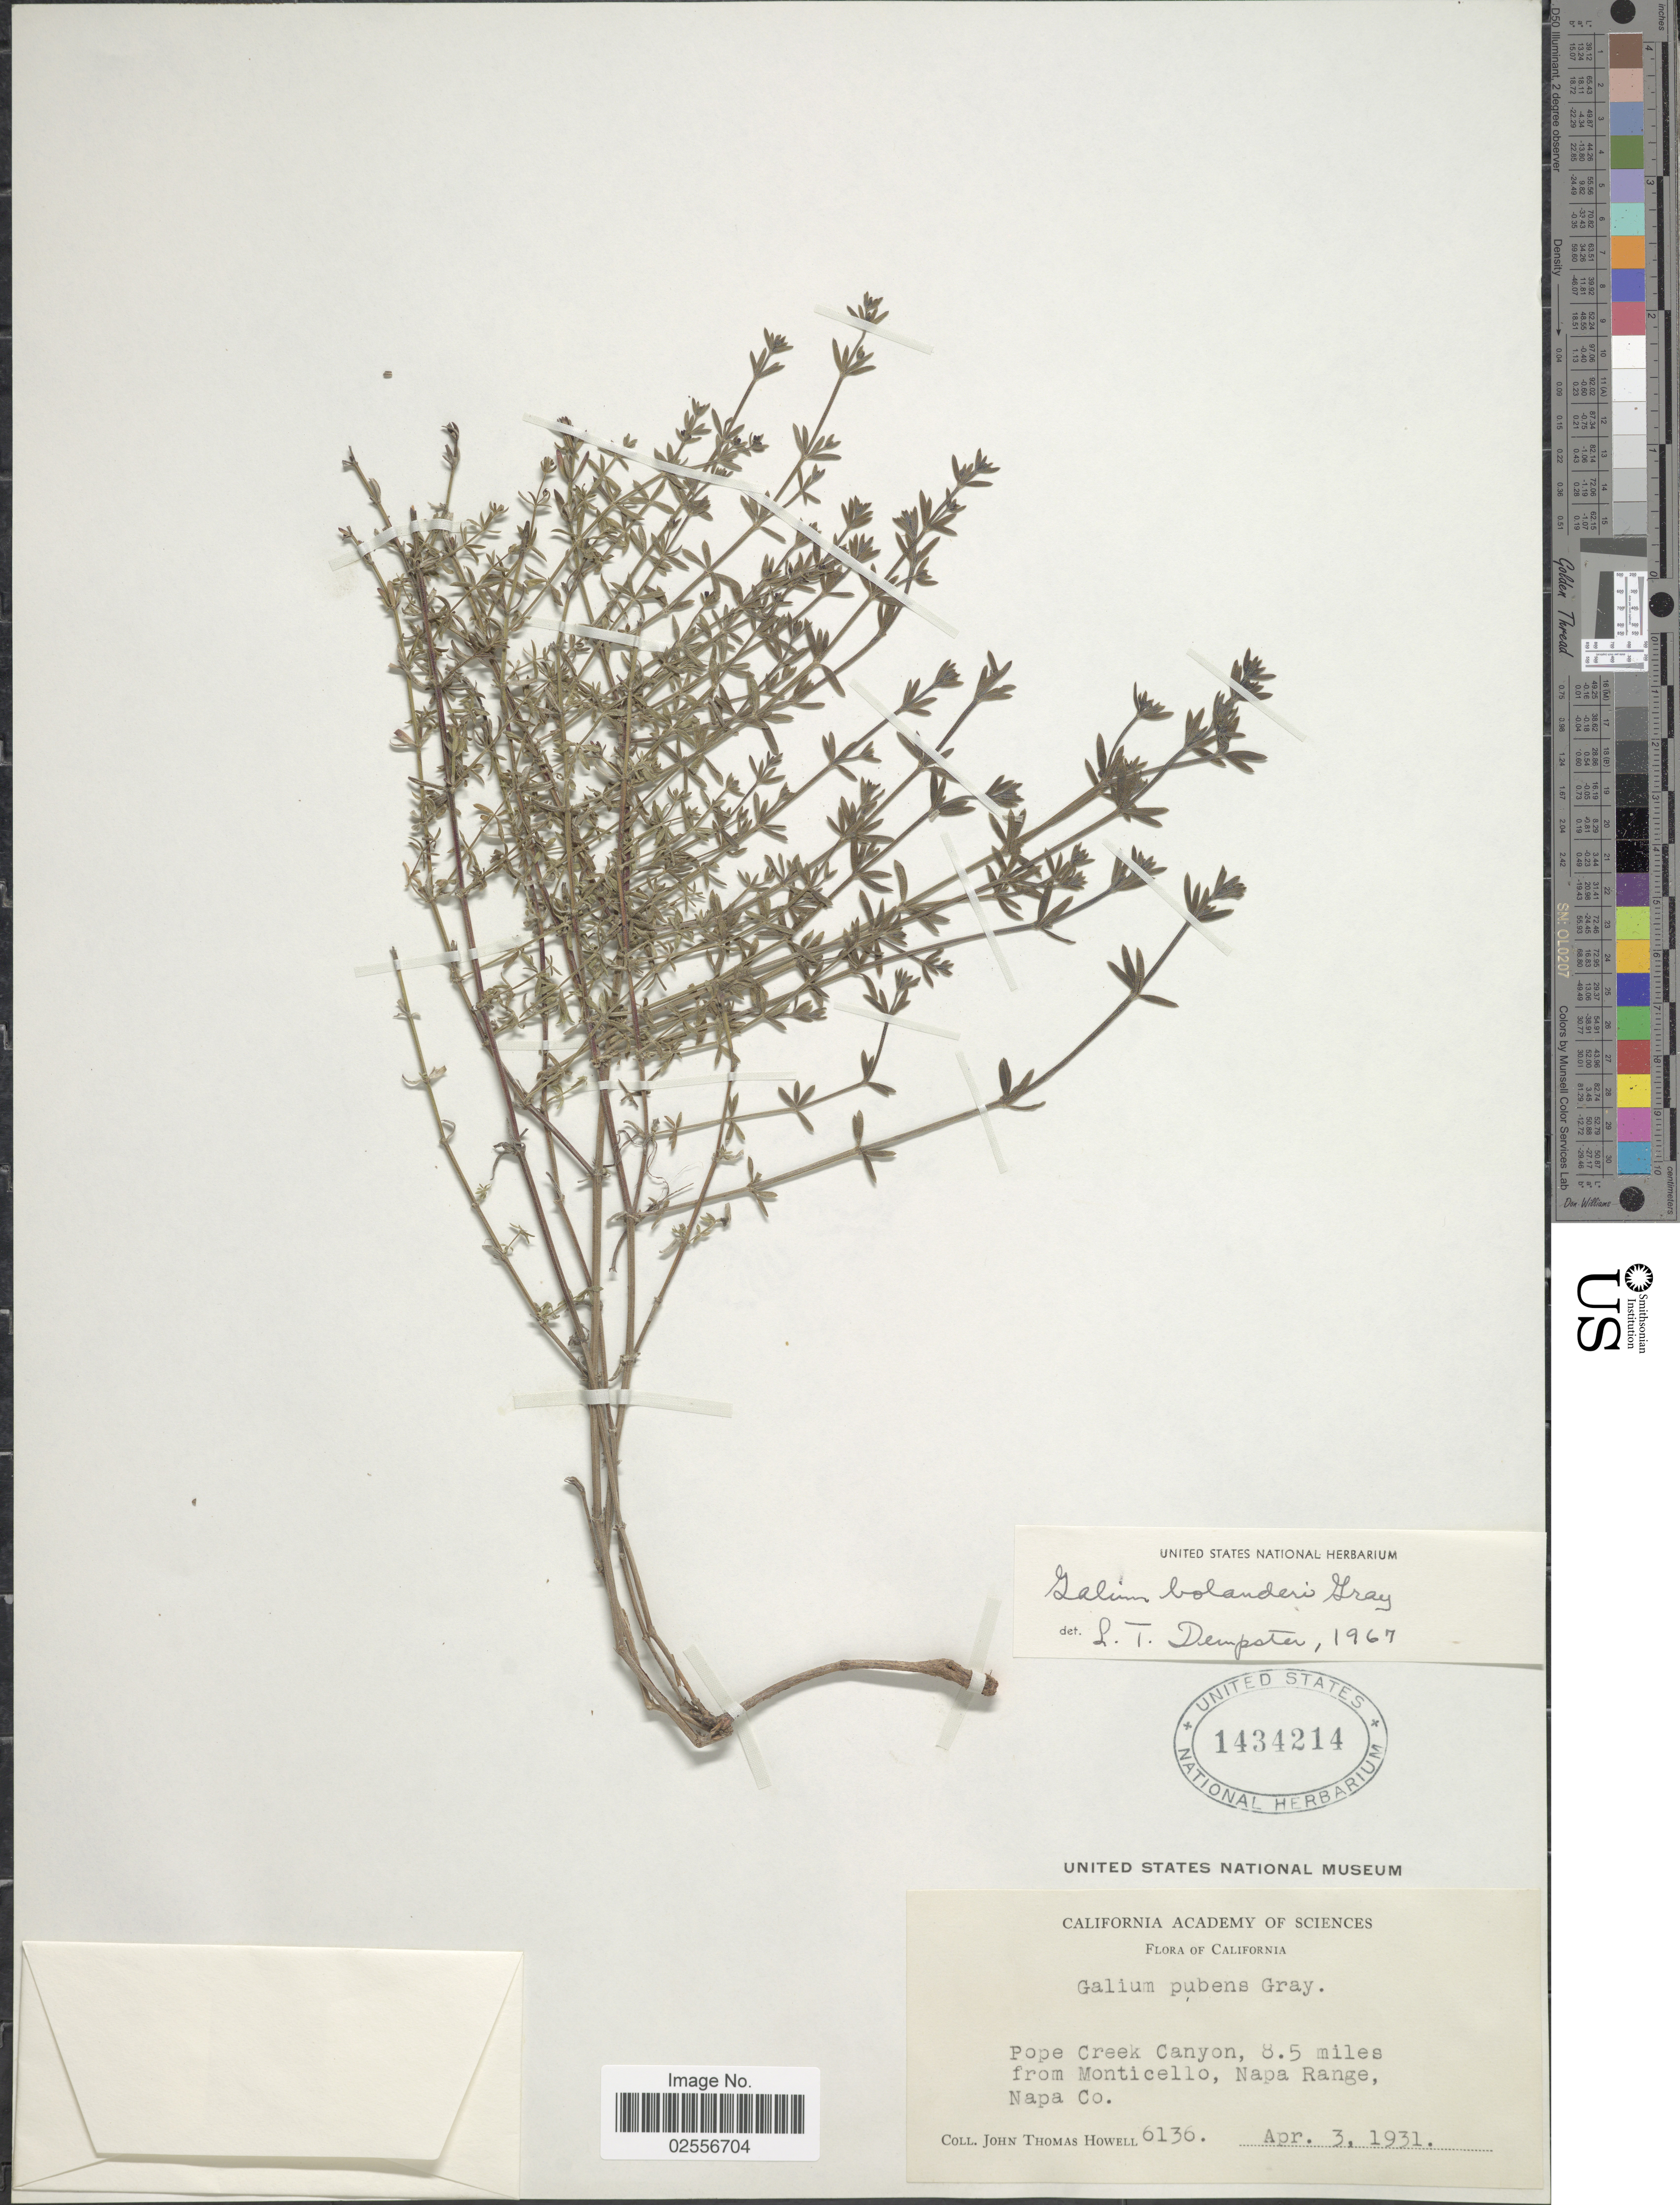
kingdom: Plantae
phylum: Tracheophyta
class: Magnoliopsida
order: Gentianales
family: Rubiaceae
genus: Galium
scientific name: Galium bolanderi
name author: A. Gray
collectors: J. T. Howell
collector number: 6136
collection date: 1931-04-03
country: United States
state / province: California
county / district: Napa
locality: Pope Creek Canyon, 8.5 miles from Monticello, Napa Range, Napa Co.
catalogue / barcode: US 1434214